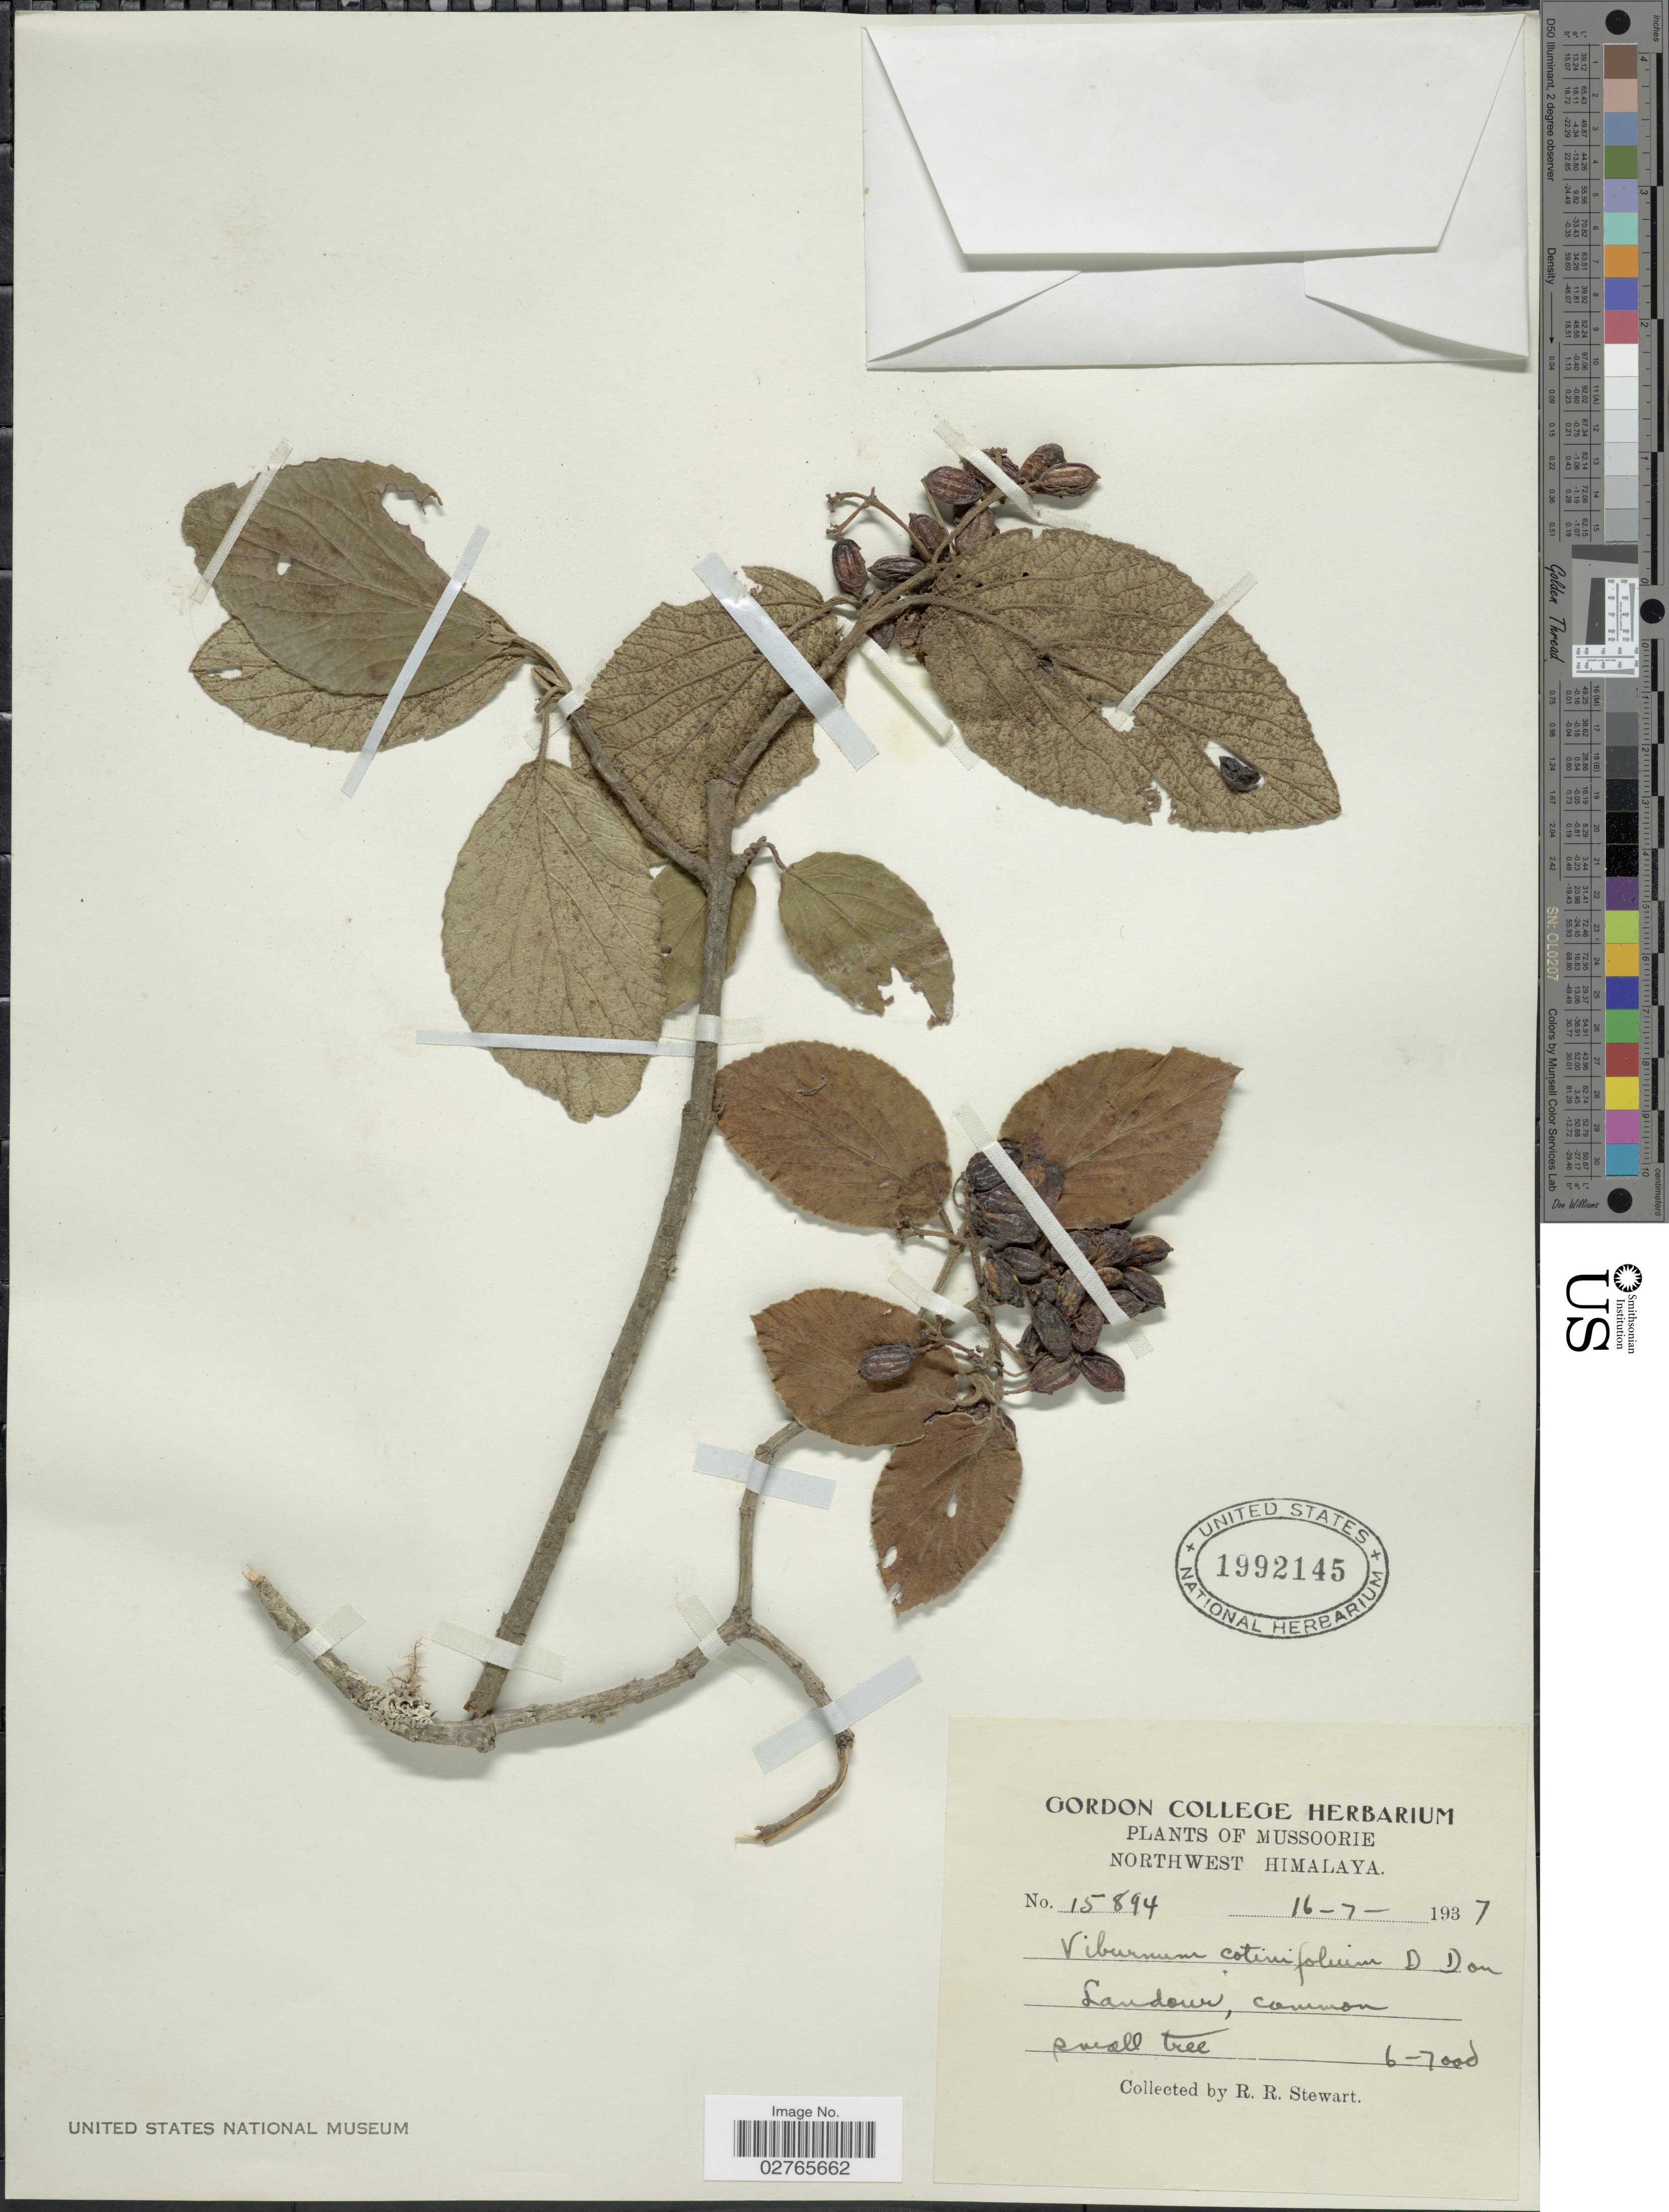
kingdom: Plantae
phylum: Tracheophyta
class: Magnoliopsida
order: Dipsacales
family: Viburnaceae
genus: Viburnum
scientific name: Viburnum cotinifolium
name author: D. Don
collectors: R. R. Stewart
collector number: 15894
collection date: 1937-07-16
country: India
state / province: Uttarakhand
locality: Mussoorrie. Northwest Himalaya, Landour.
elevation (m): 1829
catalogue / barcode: US 1992145